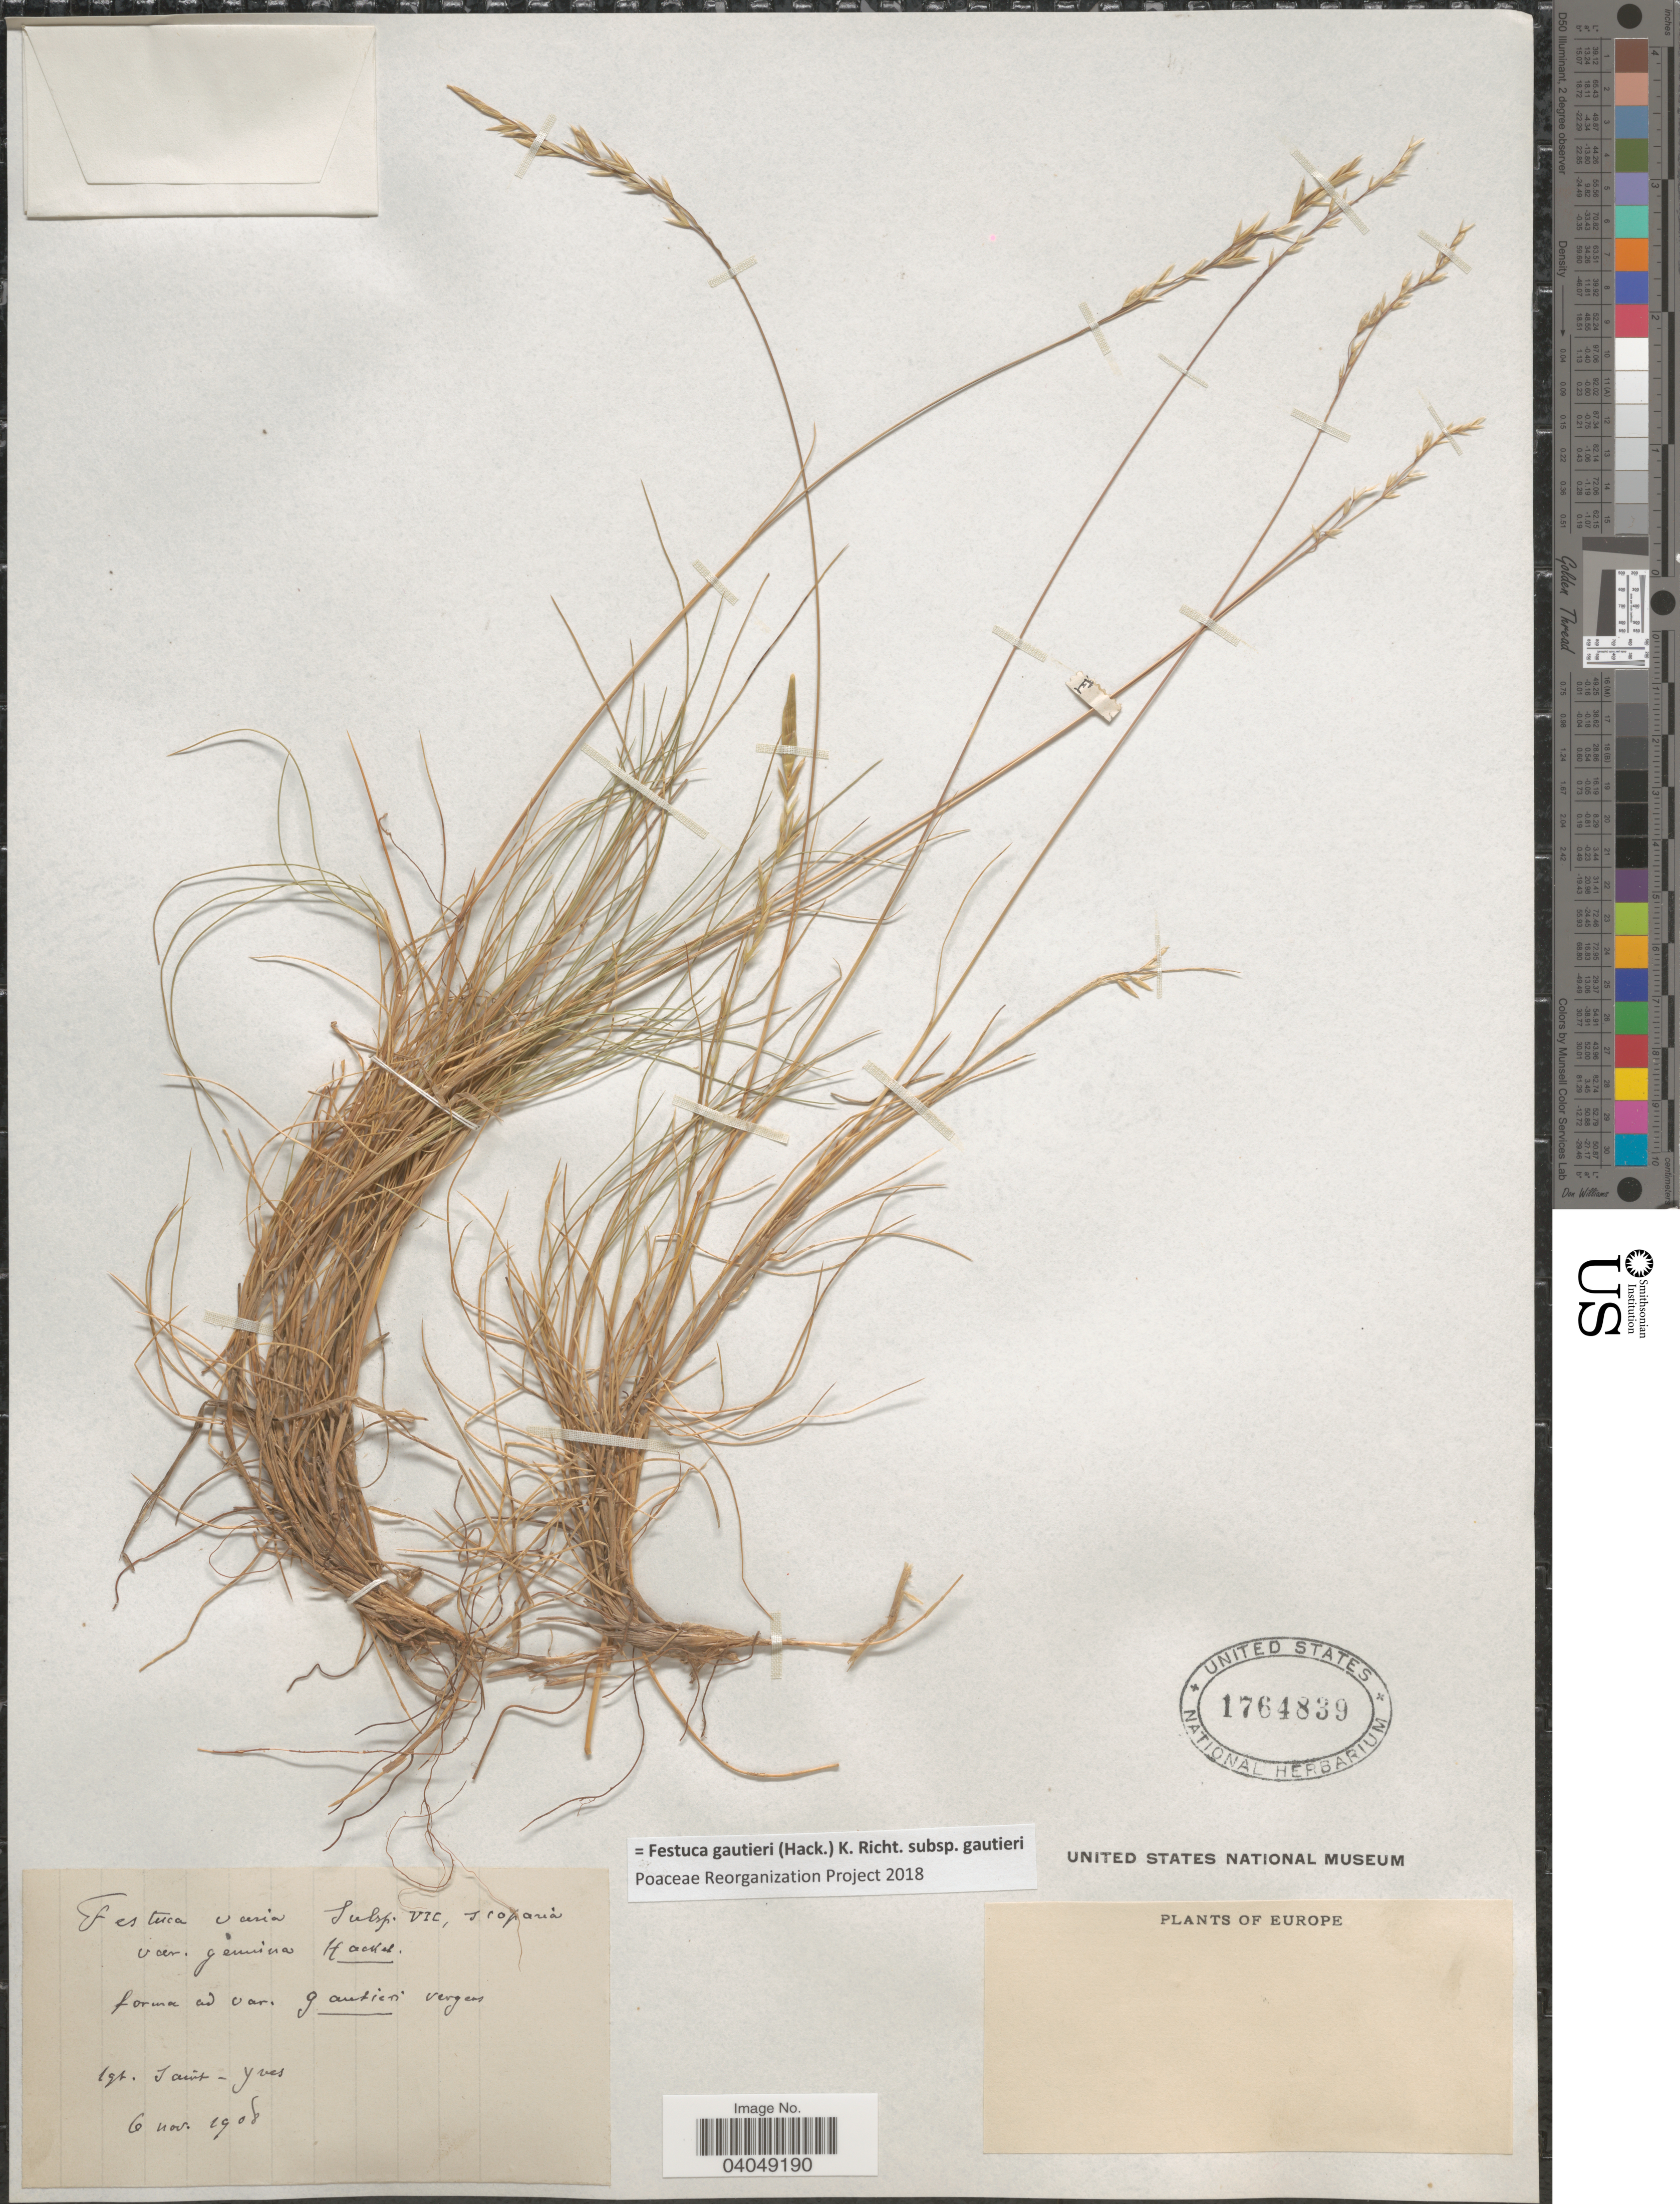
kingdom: Plantae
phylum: Tracheophyta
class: Liliopsida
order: Poales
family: Poaceae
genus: Festuca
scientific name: Festuca gautieri subsp. gautieri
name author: (Hack.) K. Richt.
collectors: Saint-Yves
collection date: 1908-11-06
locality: Europe.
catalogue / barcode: US 1764839